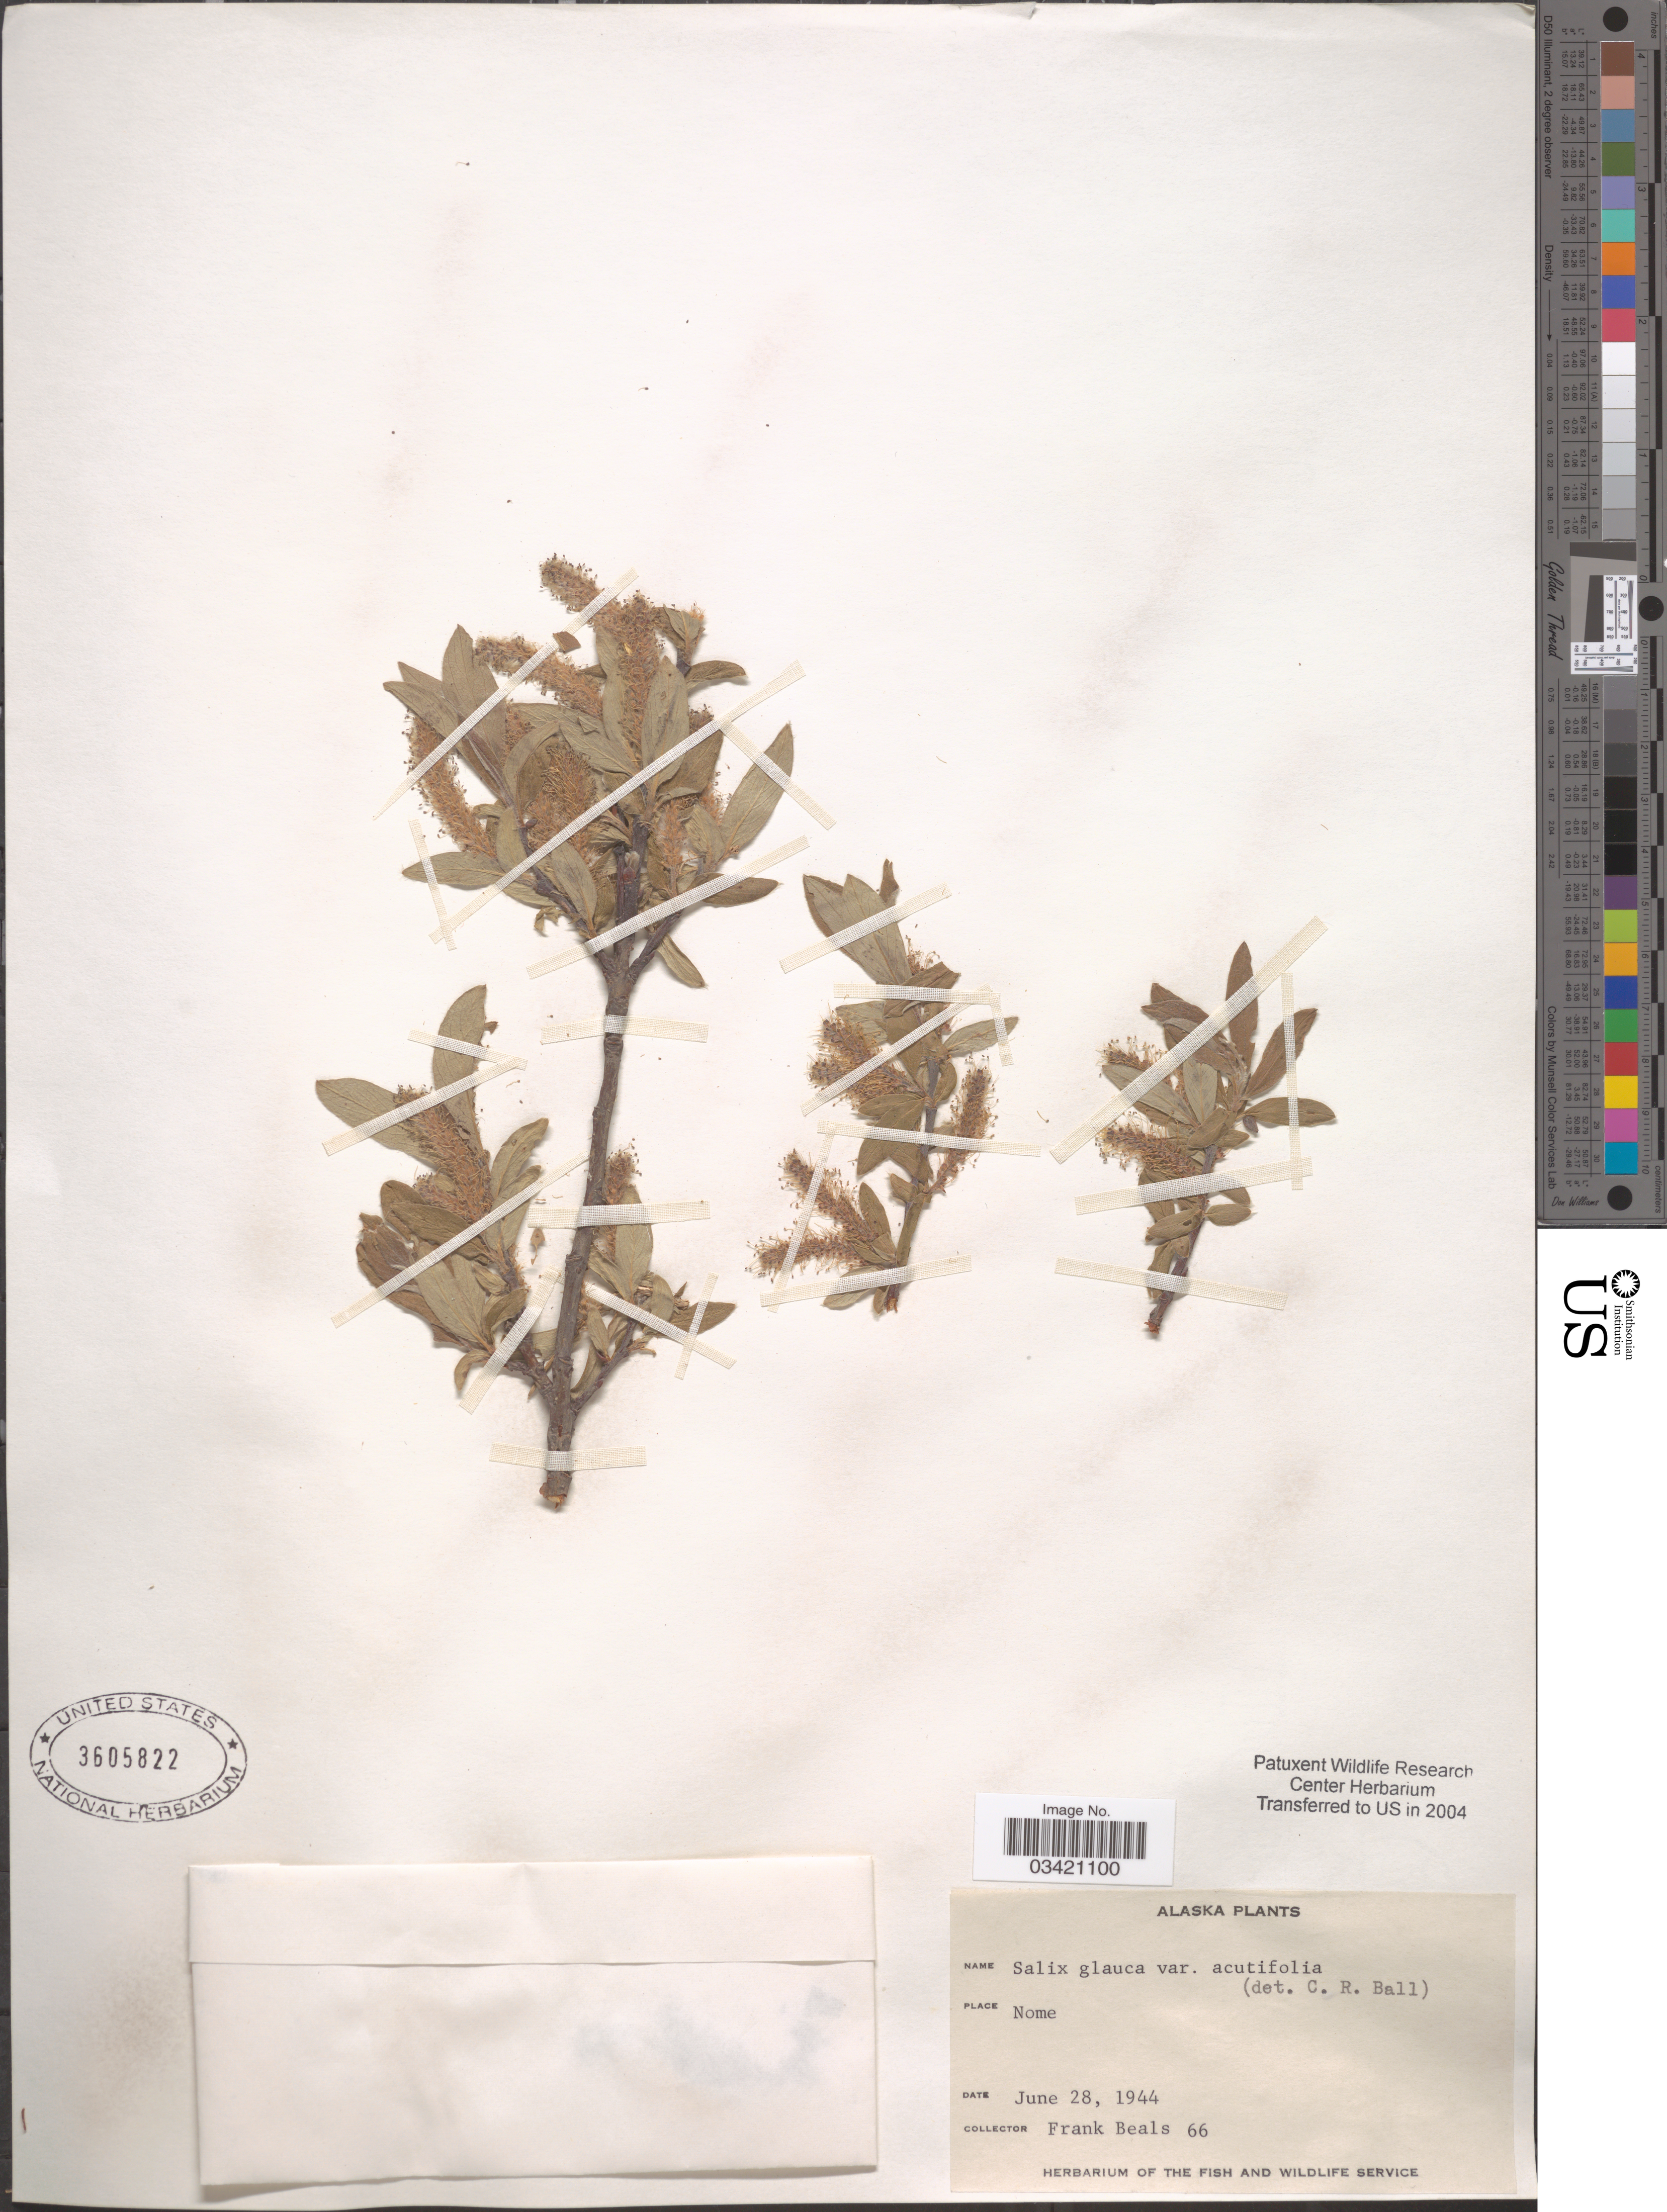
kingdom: Plantae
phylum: Tracheophyta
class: Magnoliopsida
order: Malpighiales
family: Salicaceae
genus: Salix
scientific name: Salix glauca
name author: L.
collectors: F. Beals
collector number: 66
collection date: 1944-06-28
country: United States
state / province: Alaska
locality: Nome.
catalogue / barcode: US 3605822